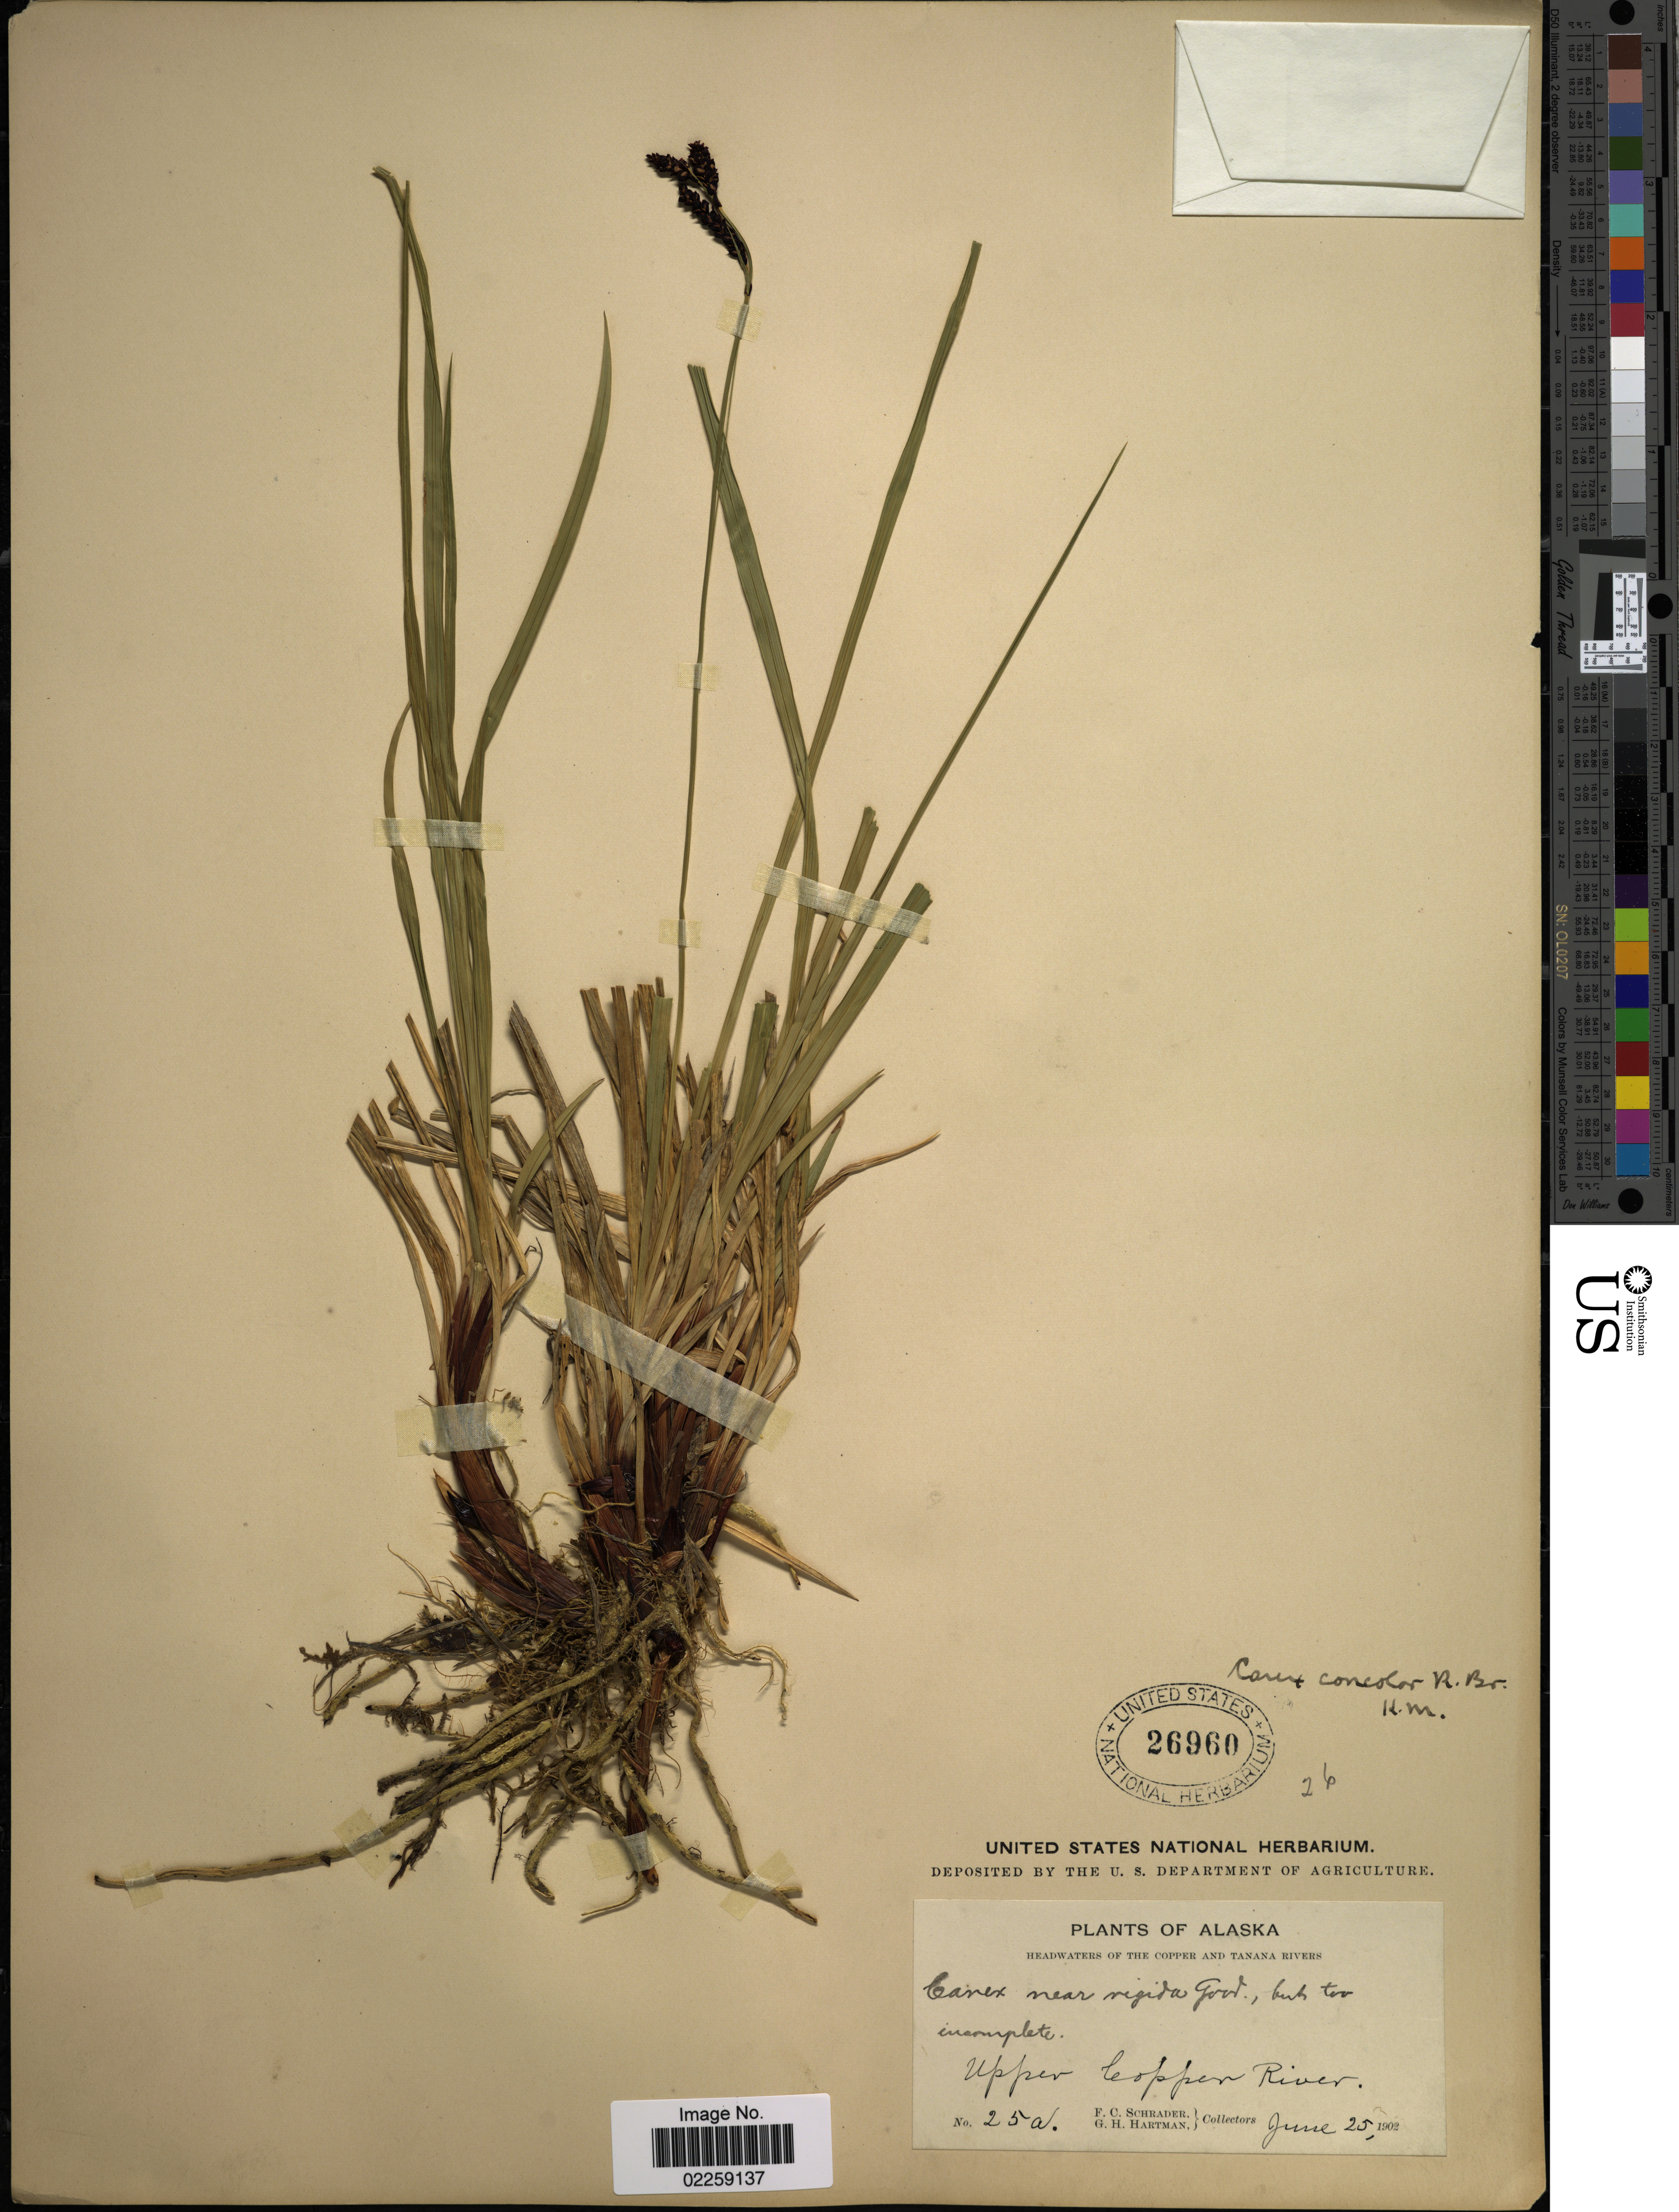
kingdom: Plantae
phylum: Tracheophyta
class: Liliopsida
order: Poales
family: Cyperaceae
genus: Carex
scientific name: Carex bigelowii subsp. lugens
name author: (Holm) T.V. Egorova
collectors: F. C. Schrader & G. H. Hartman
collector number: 25A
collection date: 1902-06-25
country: United States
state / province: Alaska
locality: Headwaters of the Copper and Tanana Rivers. Upper Copper River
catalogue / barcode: US 26960